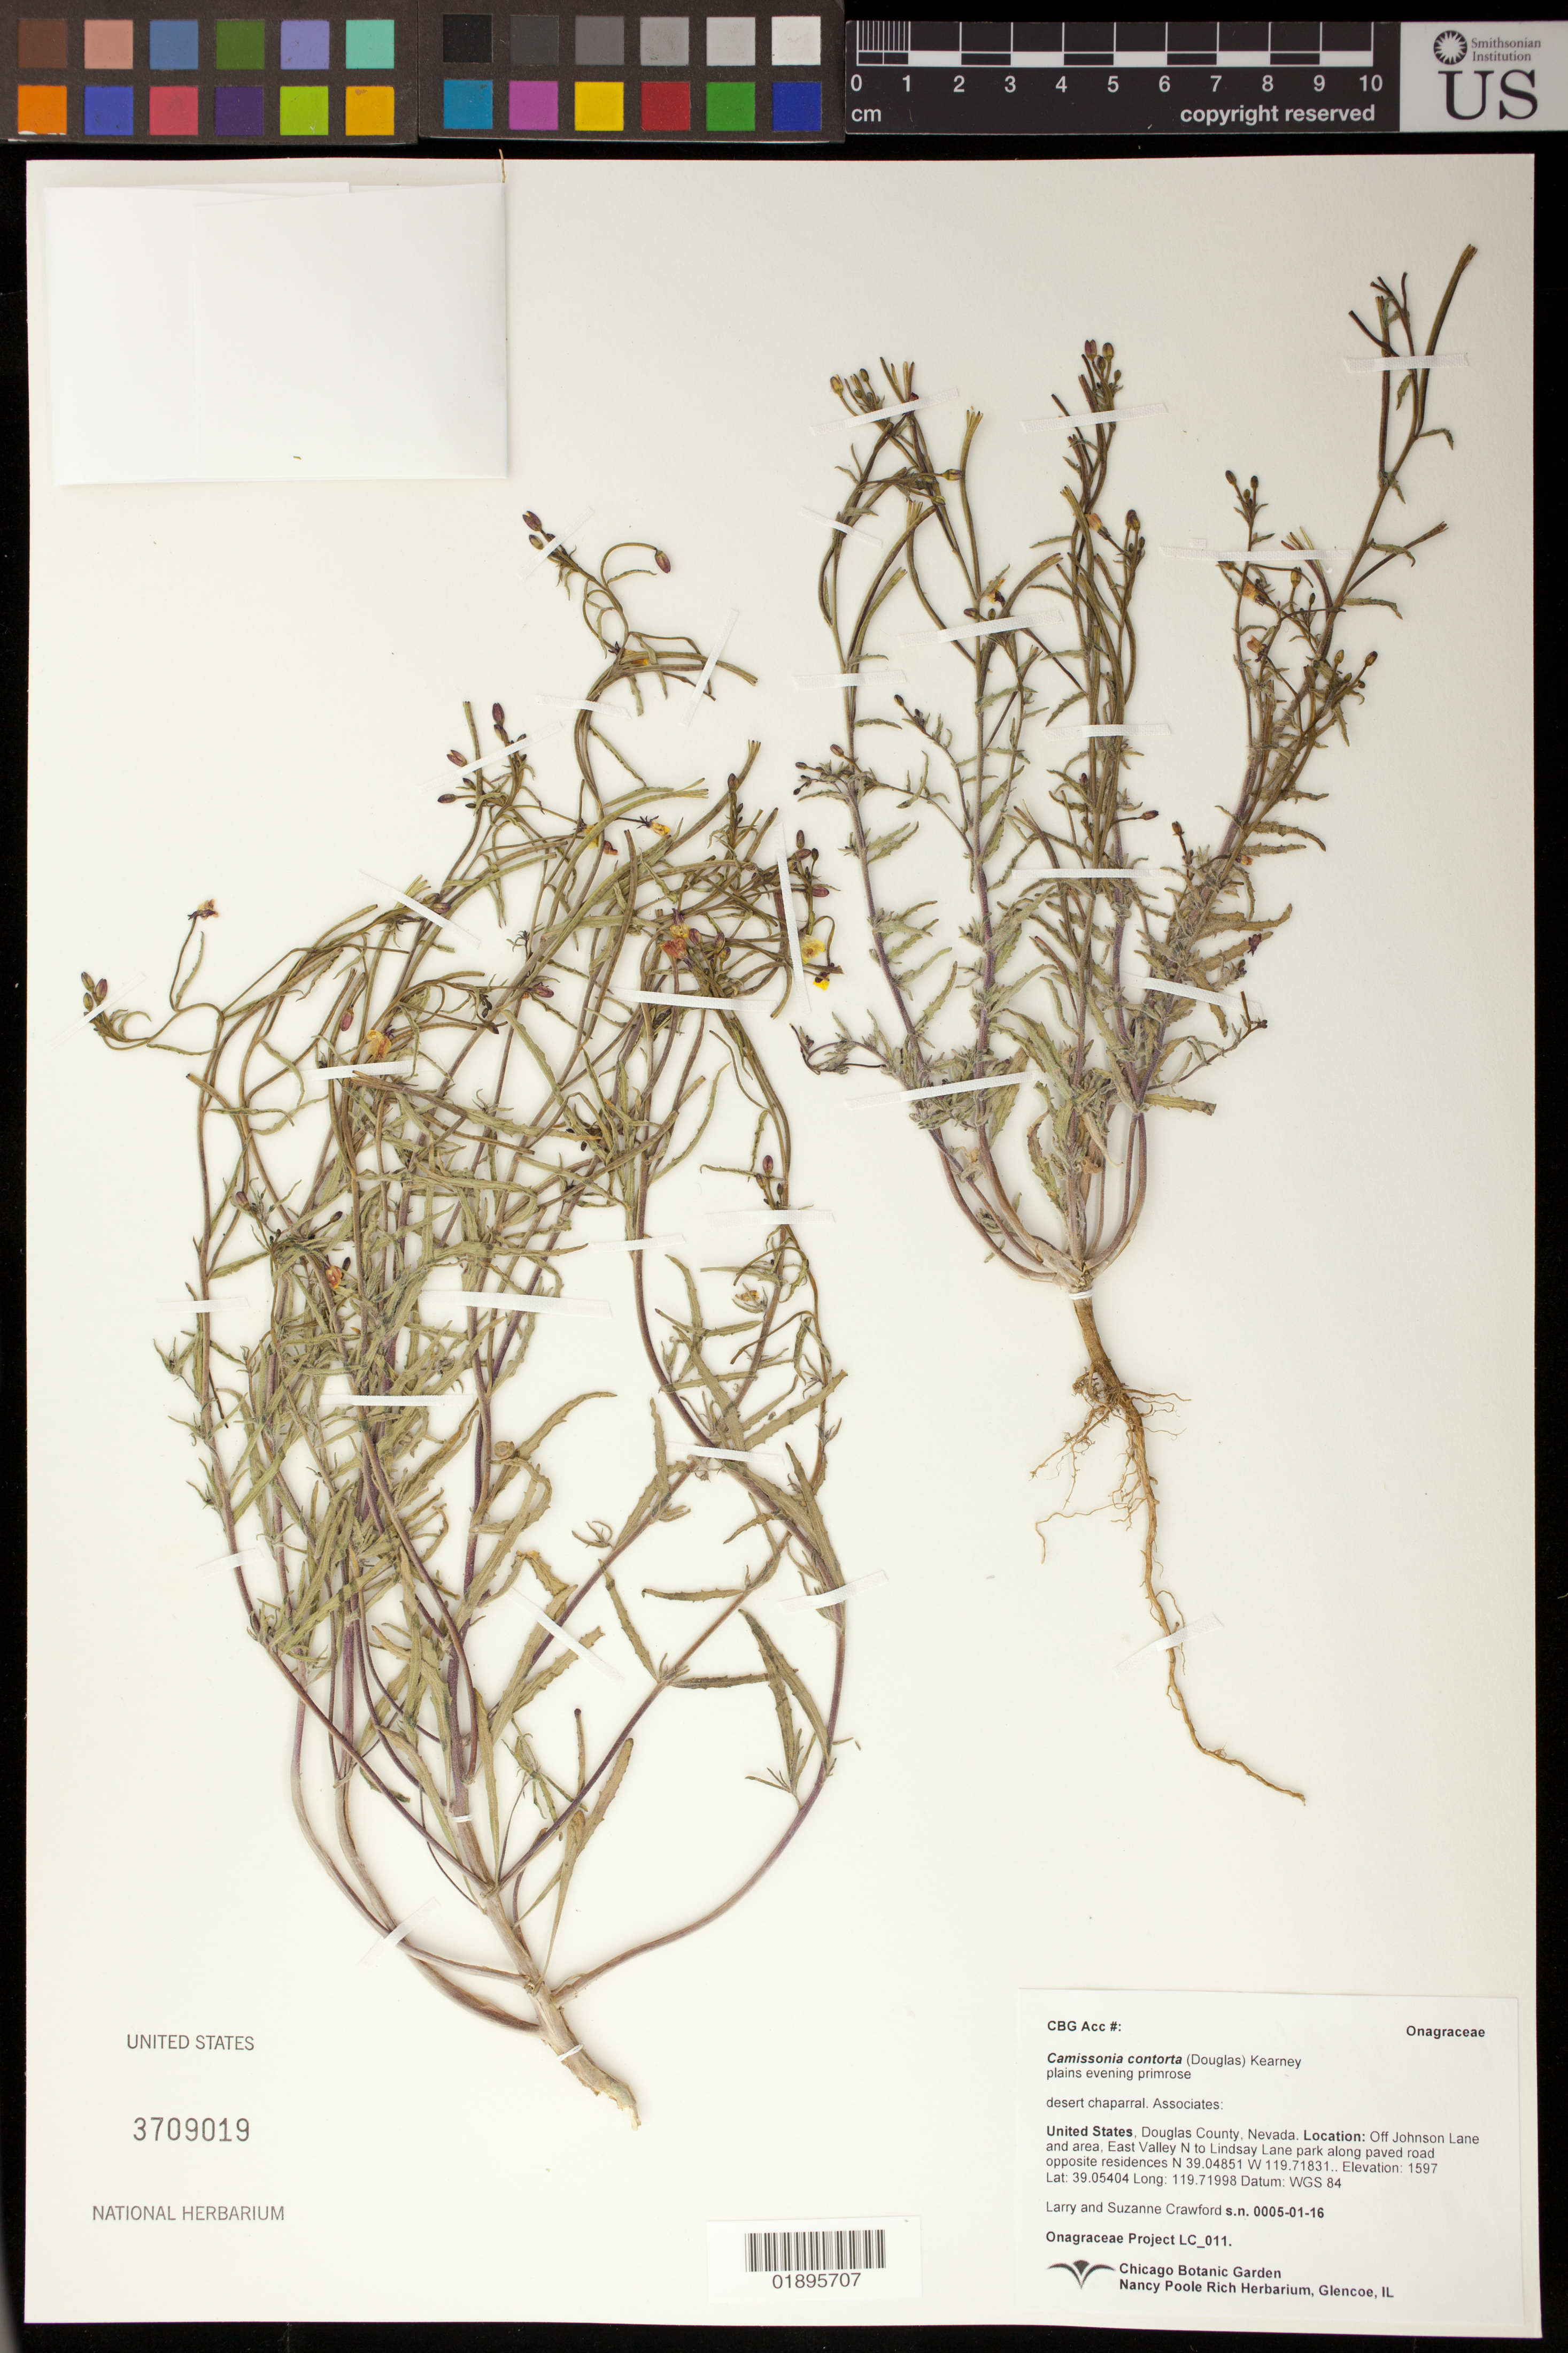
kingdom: Plantae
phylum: Tracheophyta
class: Magnoliopsida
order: Myrtales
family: Onagraceae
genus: Camissonia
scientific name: Camissonia contorta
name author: (Douglas) Kearney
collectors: L. Crawford & S. Crawford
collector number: LC 011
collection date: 2016-05-01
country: United States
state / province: Nevada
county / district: Douglas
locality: Hot Springs Mountain, South Dune, off Johnson Lane and area, East Valley N to Lindsay Lane park along paved road opposite residences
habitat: desert chaparral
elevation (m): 1597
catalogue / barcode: US 3709019